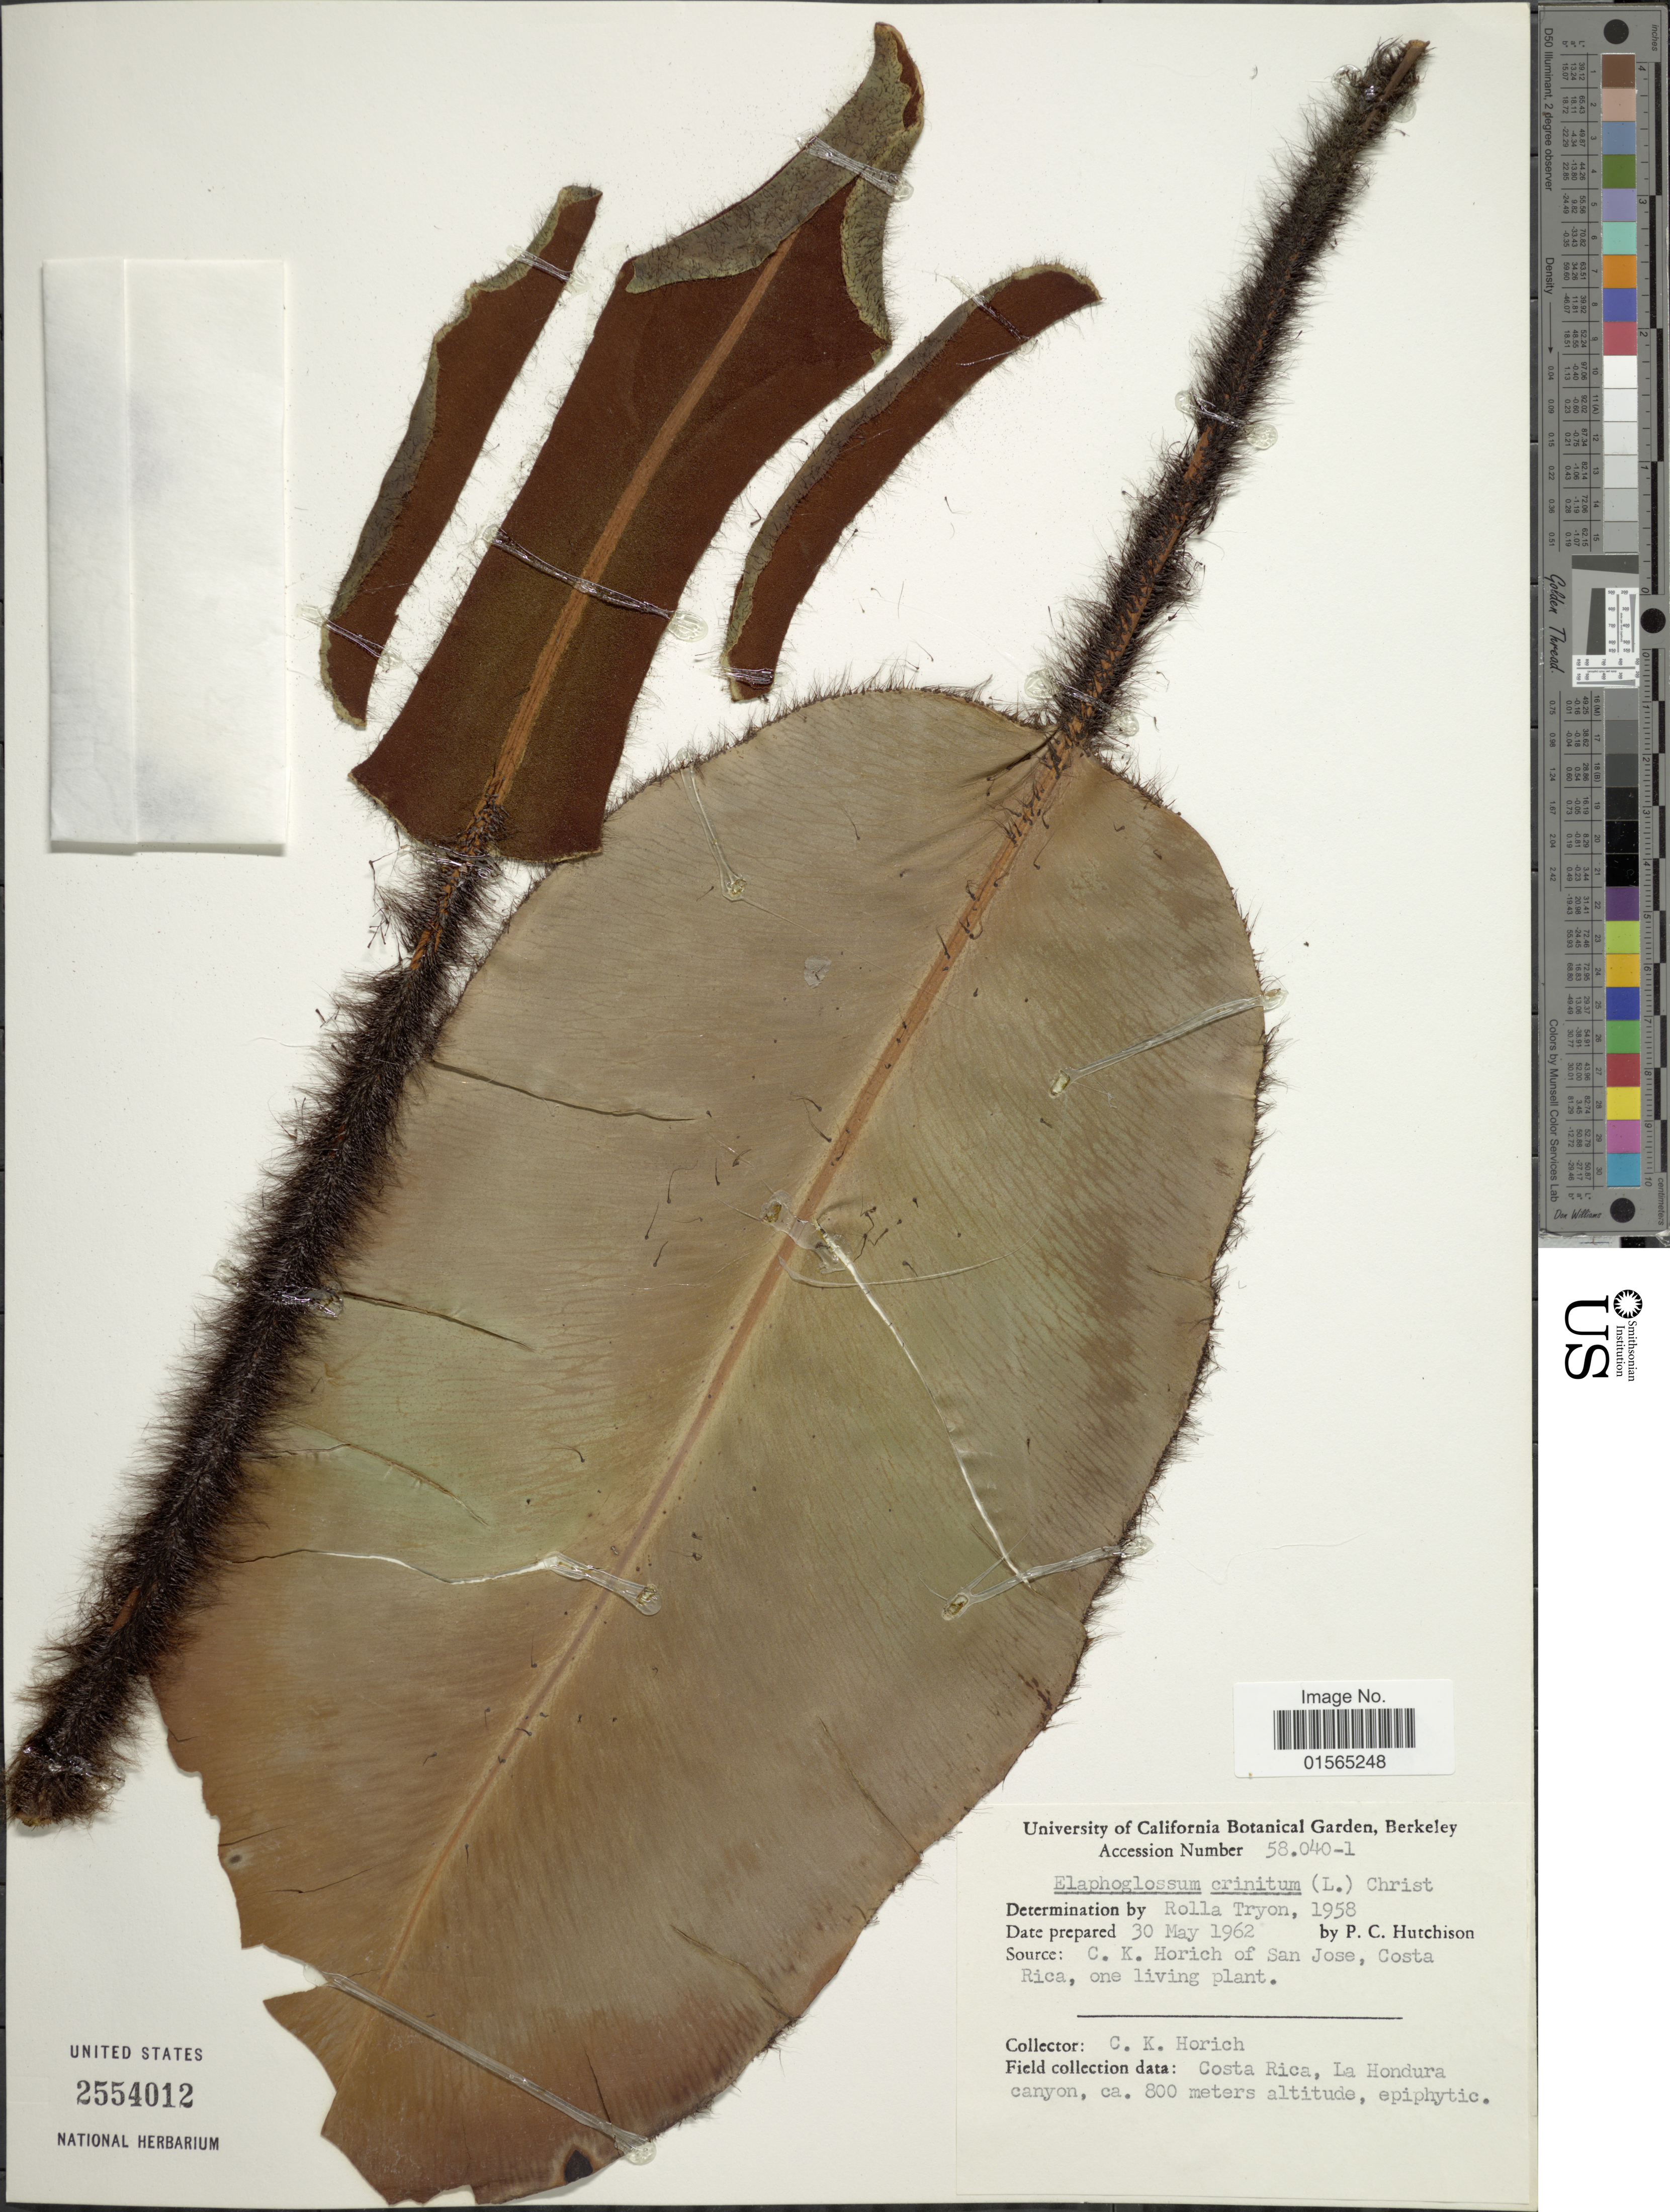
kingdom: Plantae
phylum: Tracheophyta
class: Polypodiopsida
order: Polypodiales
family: Dryopteridaceae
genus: Elaphoglossum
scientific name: Elaphoglossum crinitum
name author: (L.) Christ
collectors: P. Hutchinson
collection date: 1962-05-30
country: United States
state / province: California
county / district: Alameda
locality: University of California Botanical Garden, Berkeley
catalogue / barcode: US 2554012